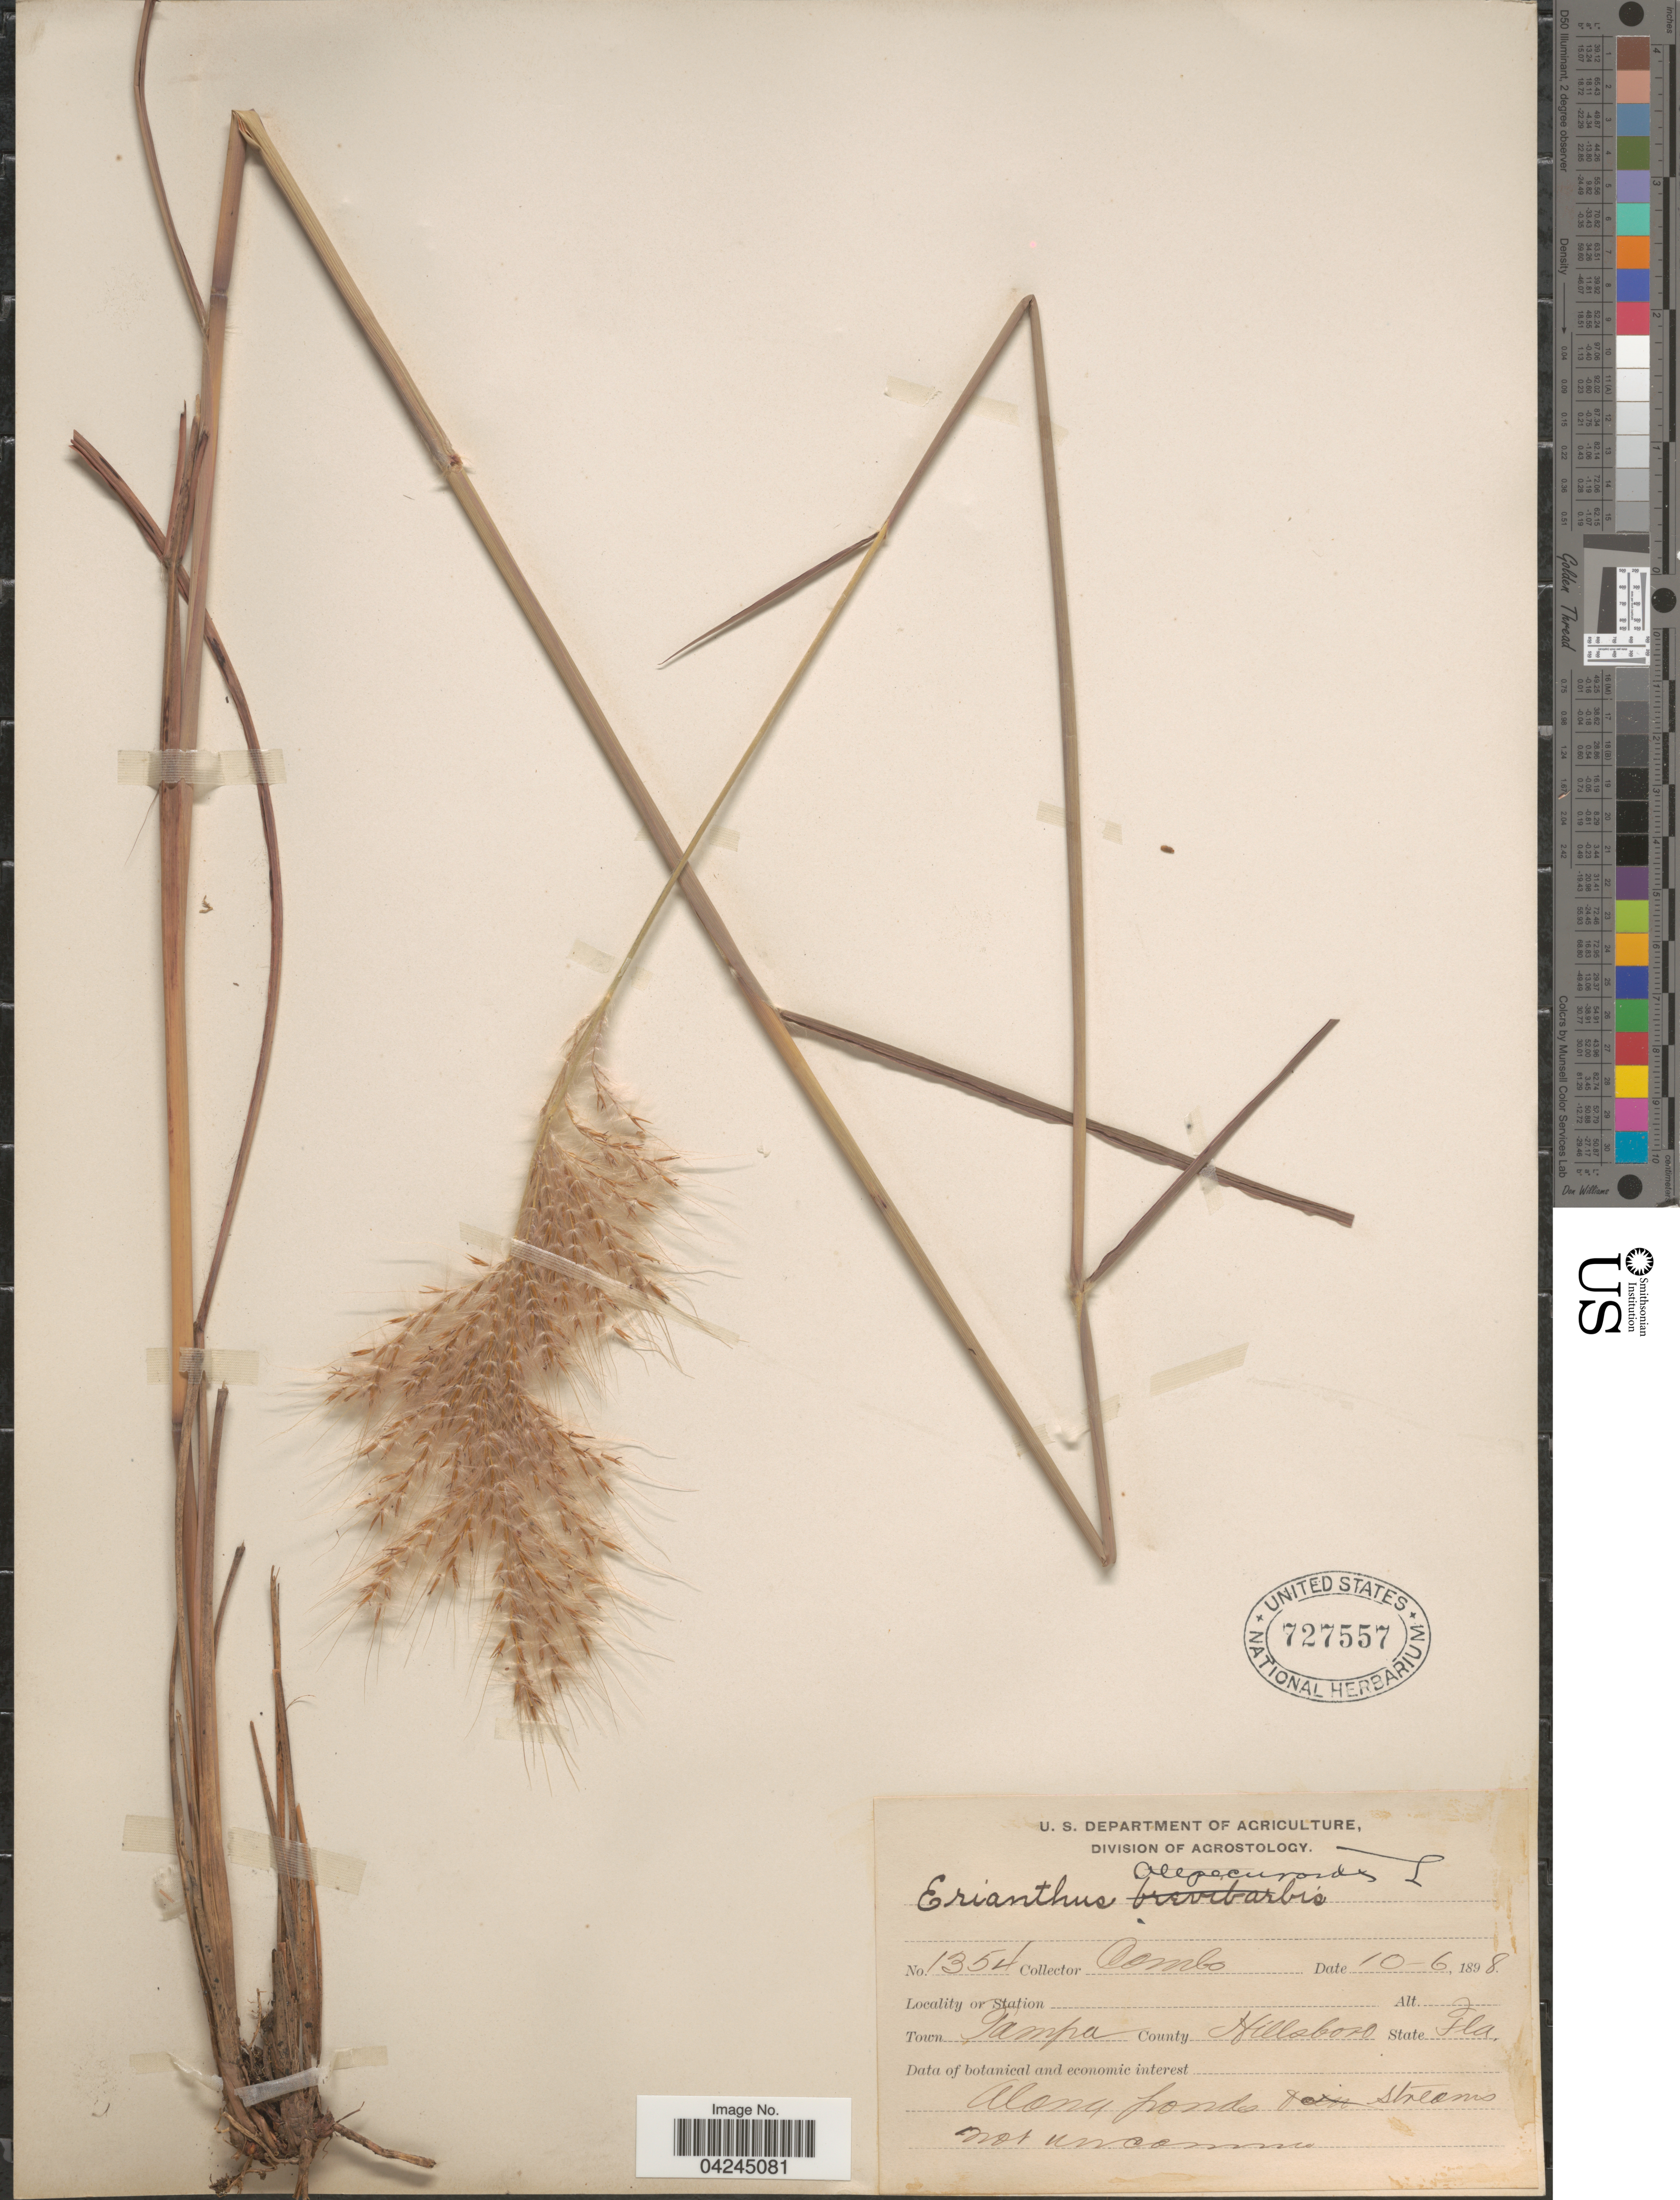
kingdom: Plantae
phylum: Tracheophyta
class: Liliopsida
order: Poales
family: Poaceae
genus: Erianthus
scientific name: Erianthus giganteus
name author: (Walter) P. Beauv.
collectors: -. Combs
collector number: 1354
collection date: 1898-10-06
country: United States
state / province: Florida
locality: Town Tampa. County Hillsboro.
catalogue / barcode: US 727557